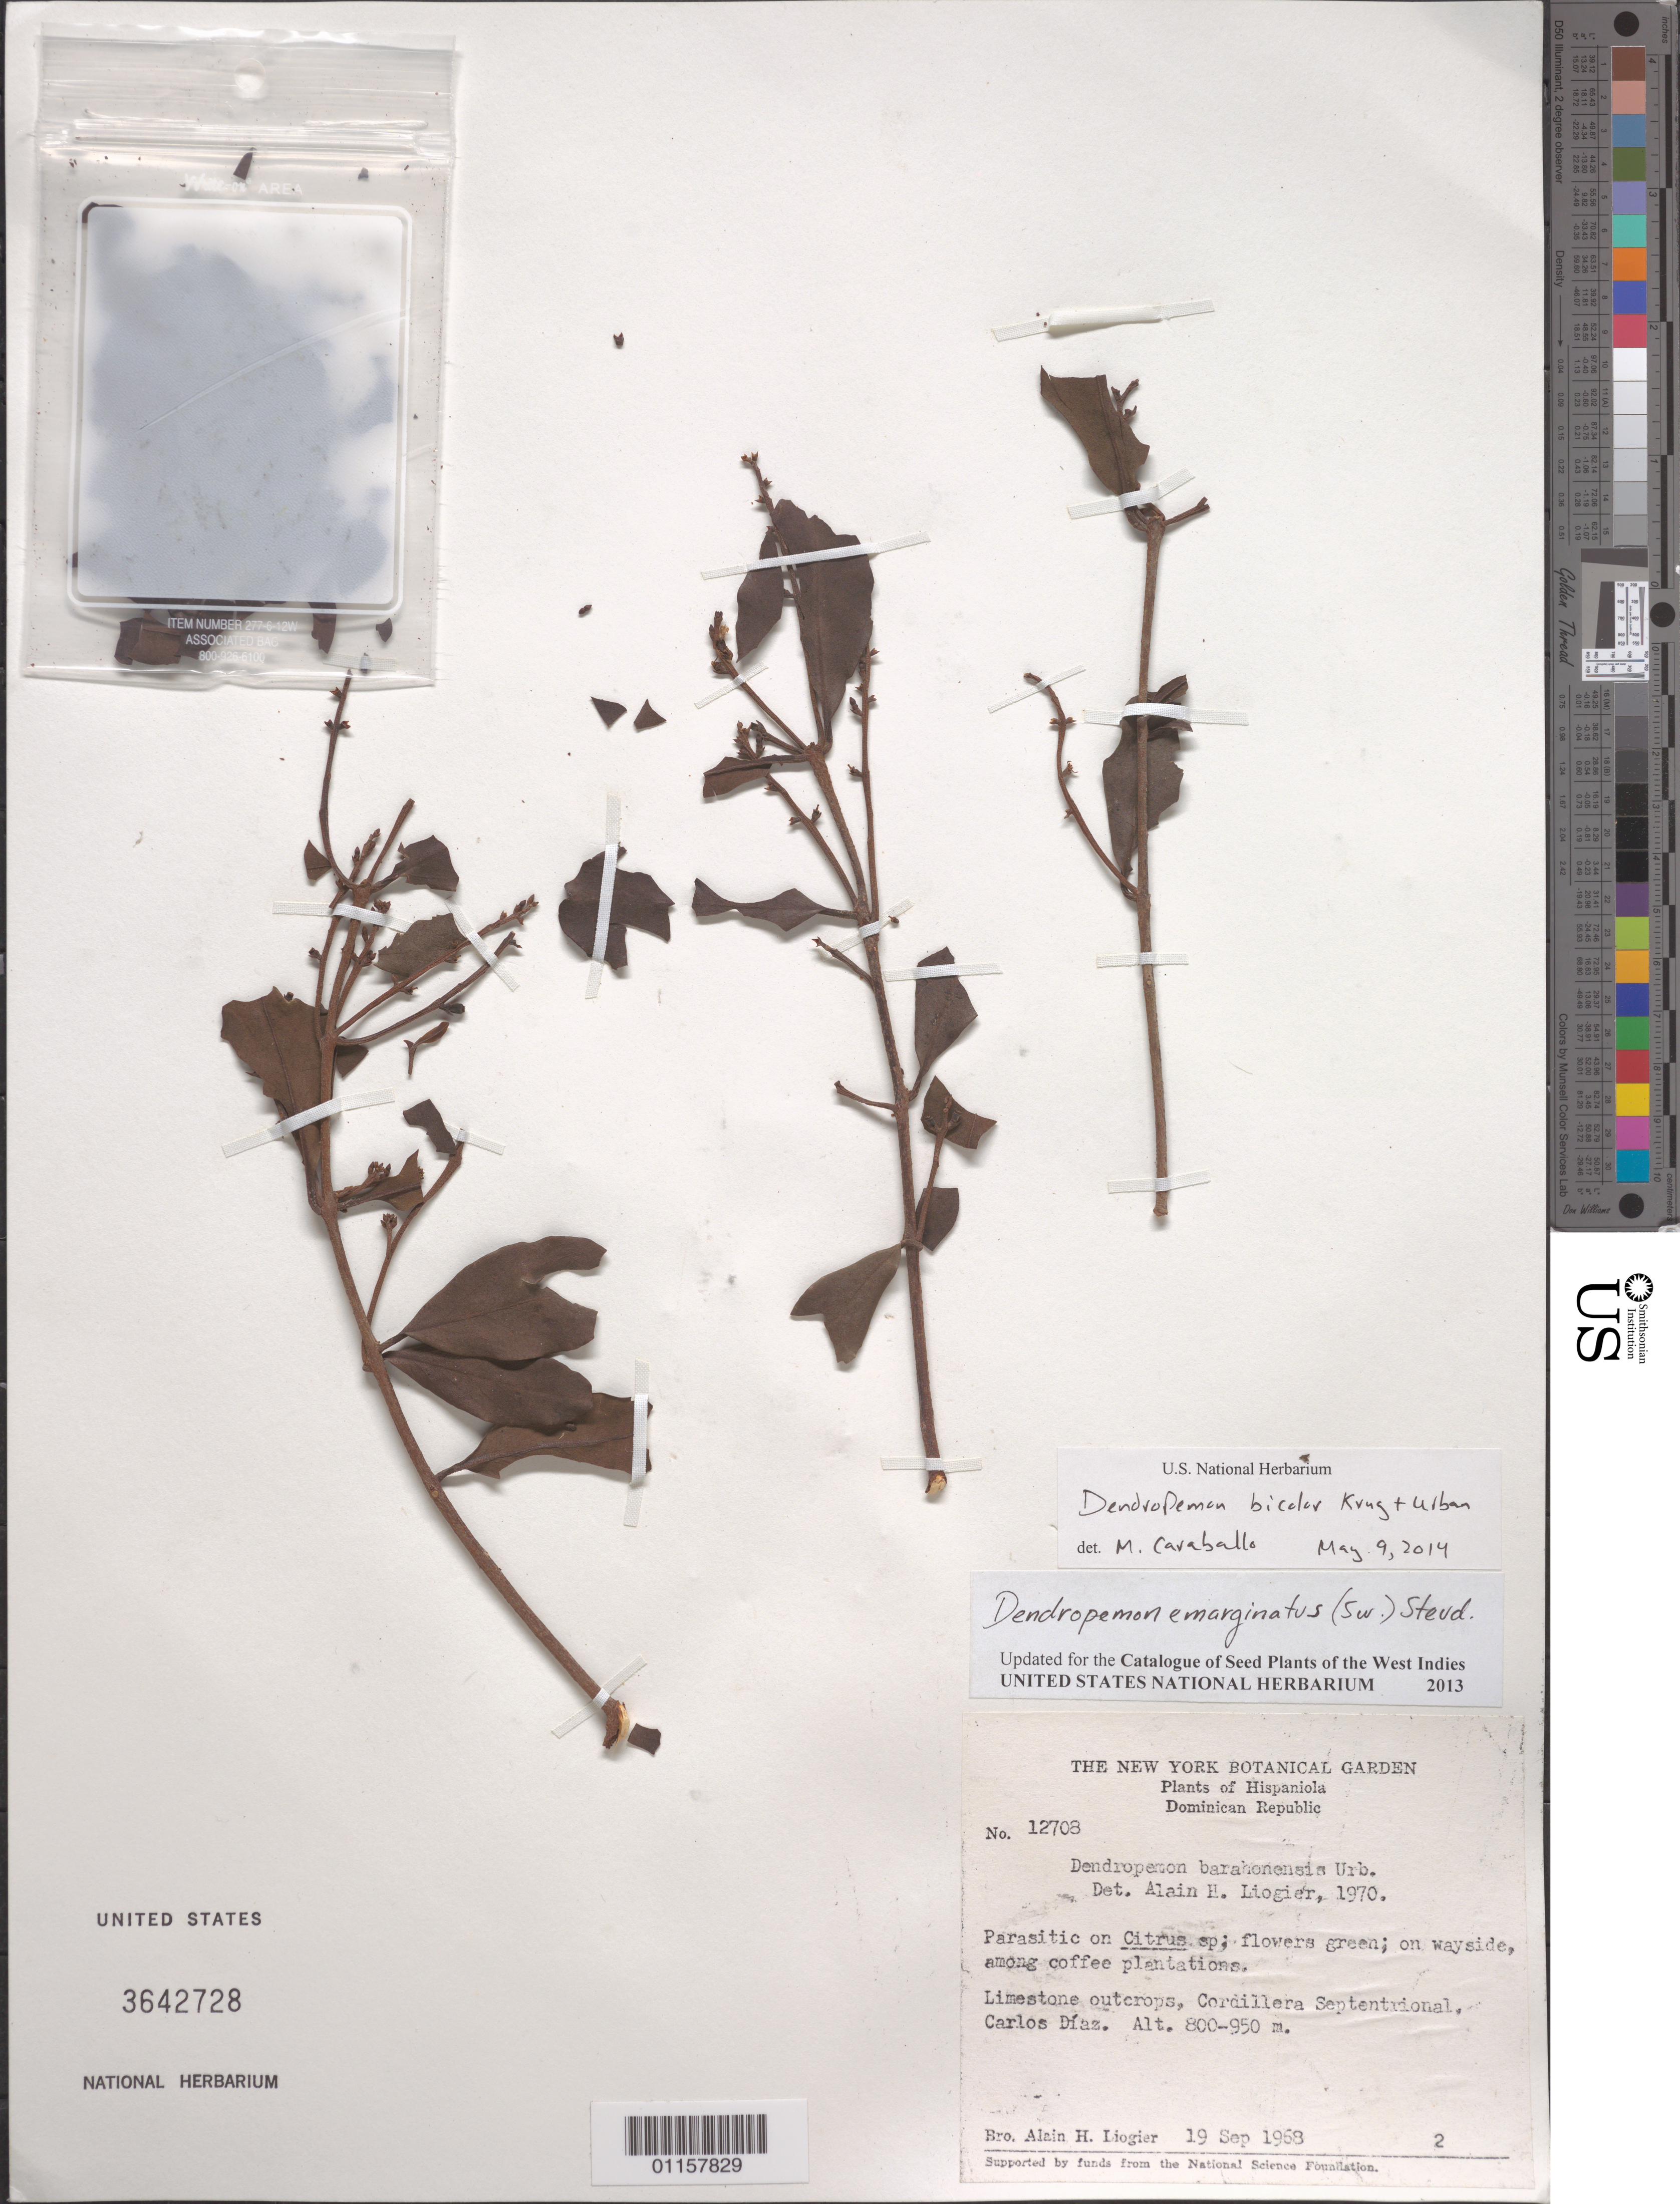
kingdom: Plantae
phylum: Tracheophyta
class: Magnoliopsida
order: Santalales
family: Loranthaceae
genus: Dendropemon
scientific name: Dendropemon bicolor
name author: Krug & Urb.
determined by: Caraballo-Ortiz, Marcos A., (MISS), University of Mississippi (UNITED STATES)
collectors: A. H. Liogier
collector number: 12708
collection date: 1968-09-19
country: Dominican Republic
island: Hispaniola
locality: Cordillera Septentrional, Carlos Díaz.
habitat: On wayside among coffee plantations.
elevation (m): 800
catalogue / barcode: US 3642728